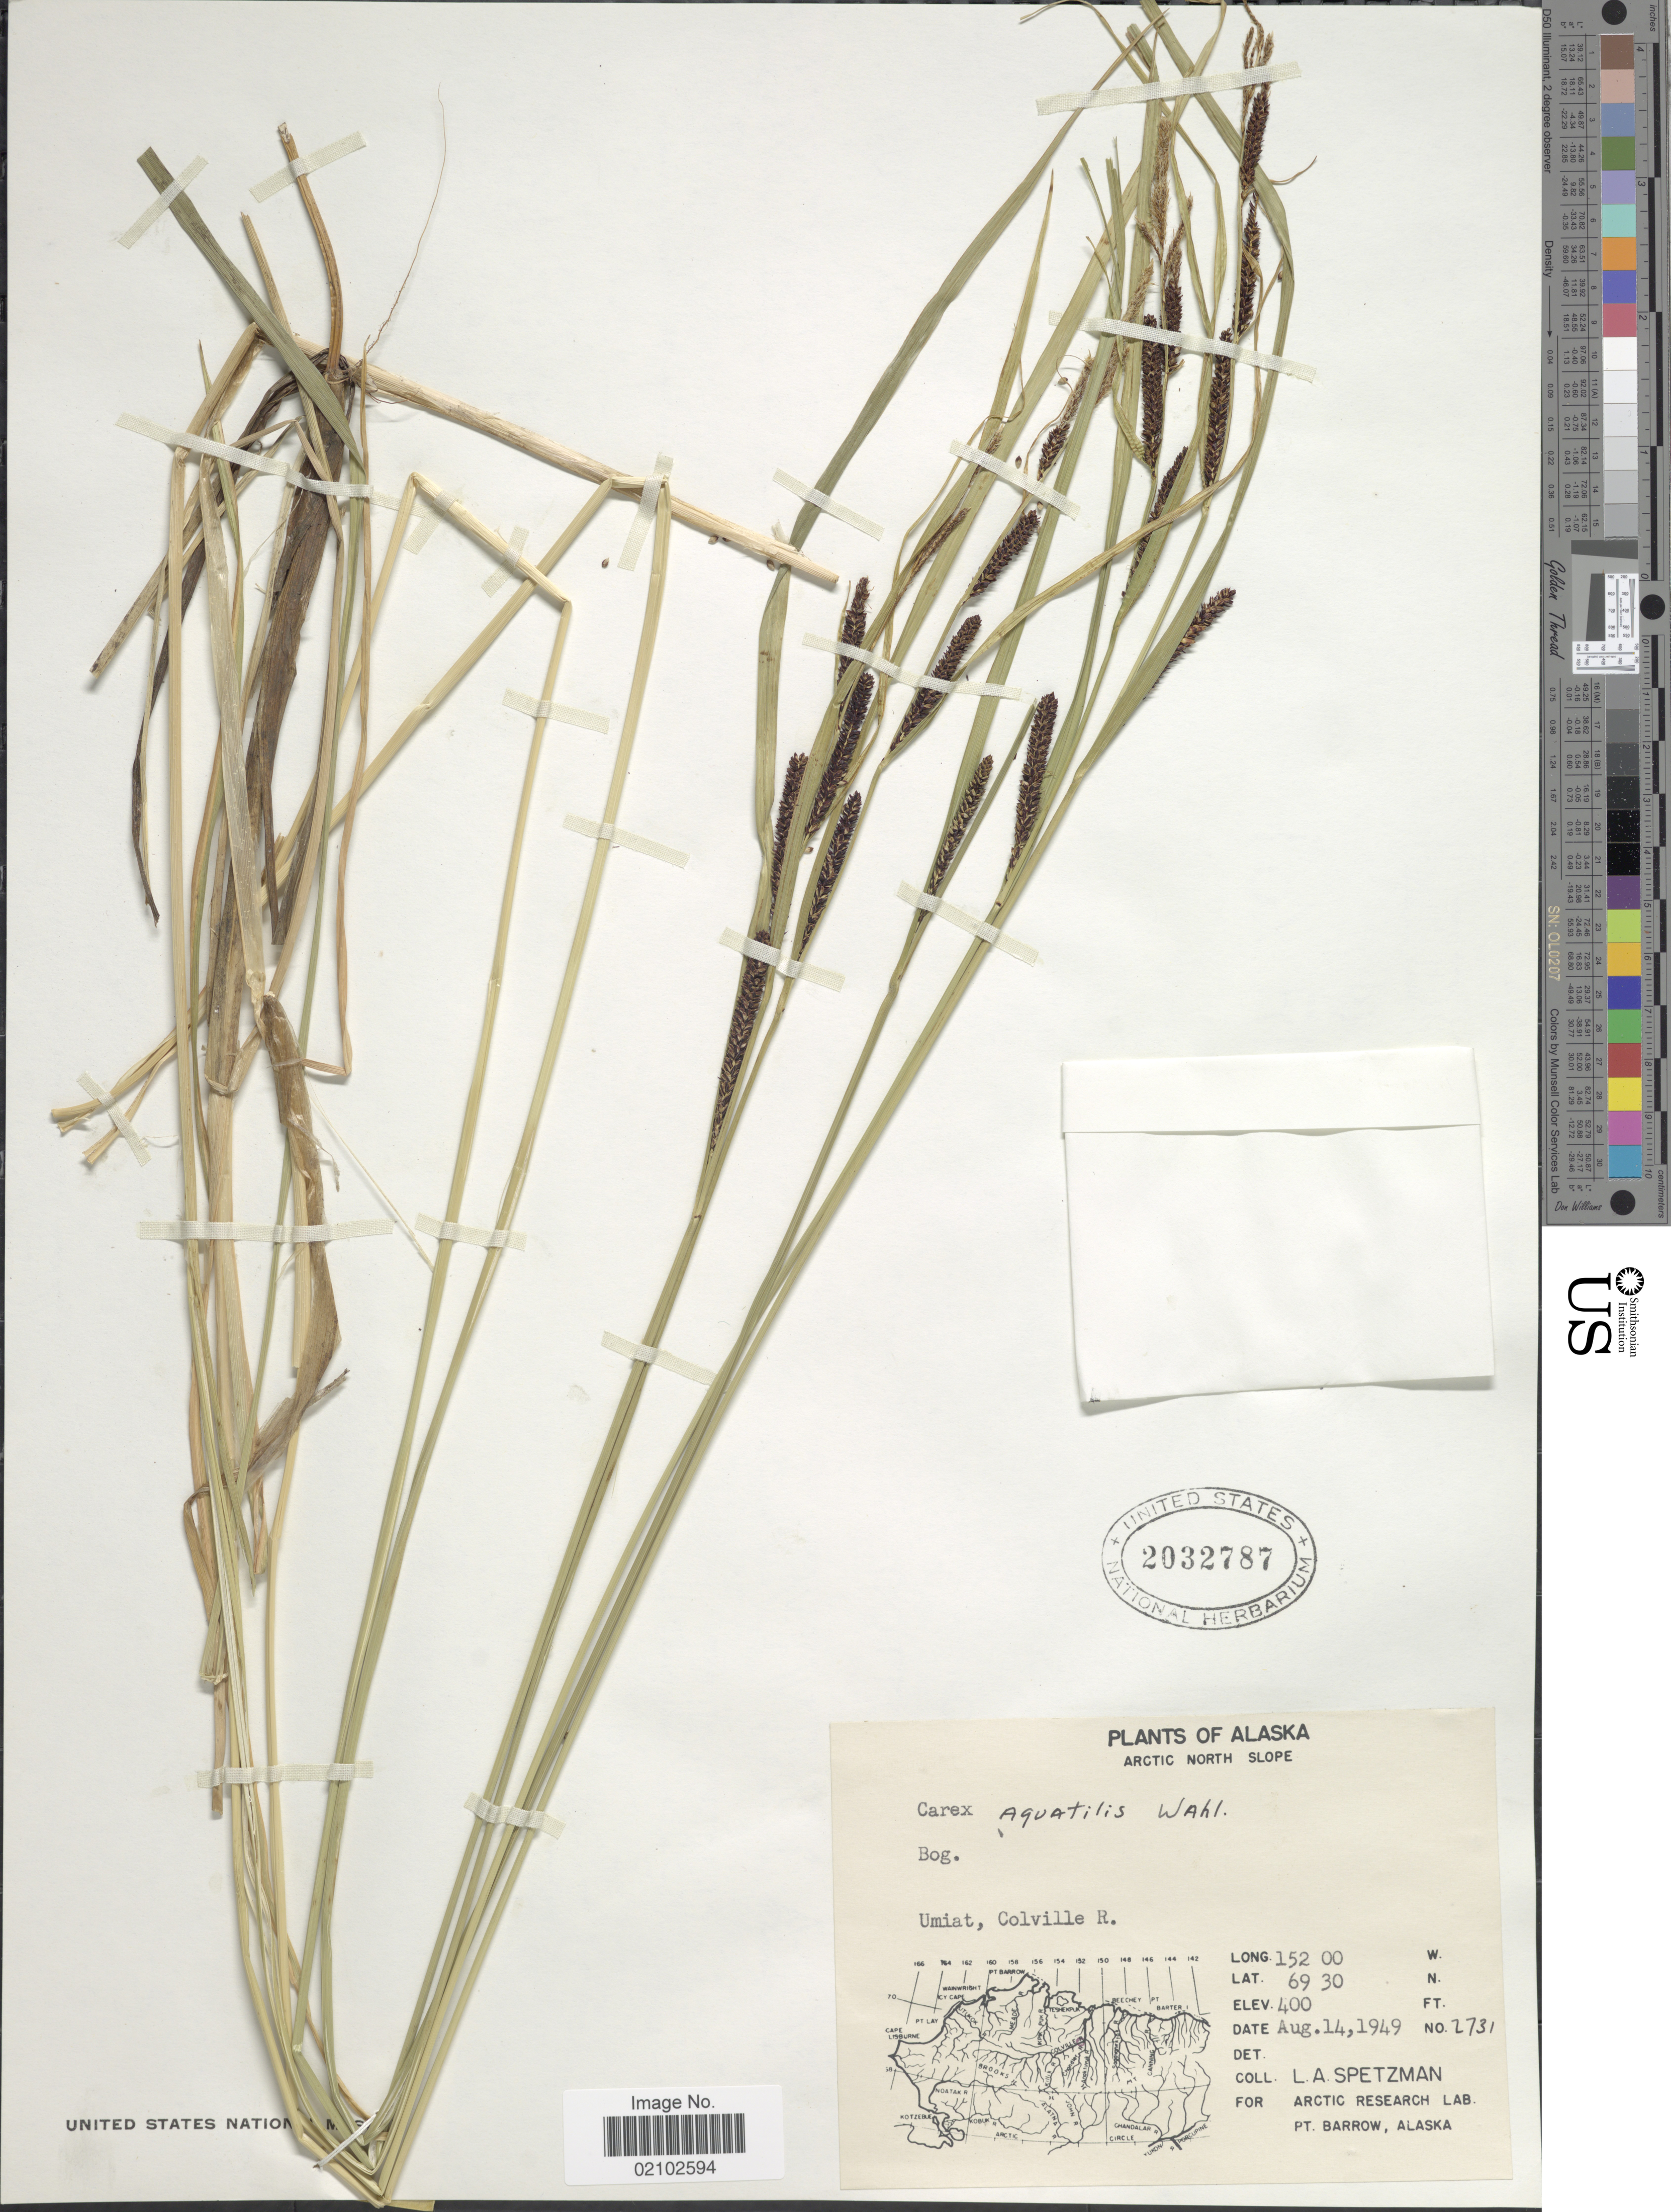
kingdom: Plantae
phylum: Tracheophyta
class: Liliopsida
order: Poales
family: Cyperaceae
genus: Carex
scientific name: Carex aquatilis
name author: Wahlenb.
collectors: L. Spetzman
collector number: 2731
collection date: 1949-08-14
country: United States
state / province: Alaska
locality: Arctic North Slope, Bog, Umiat, Colville R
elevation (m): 122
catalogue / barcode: US 2032787